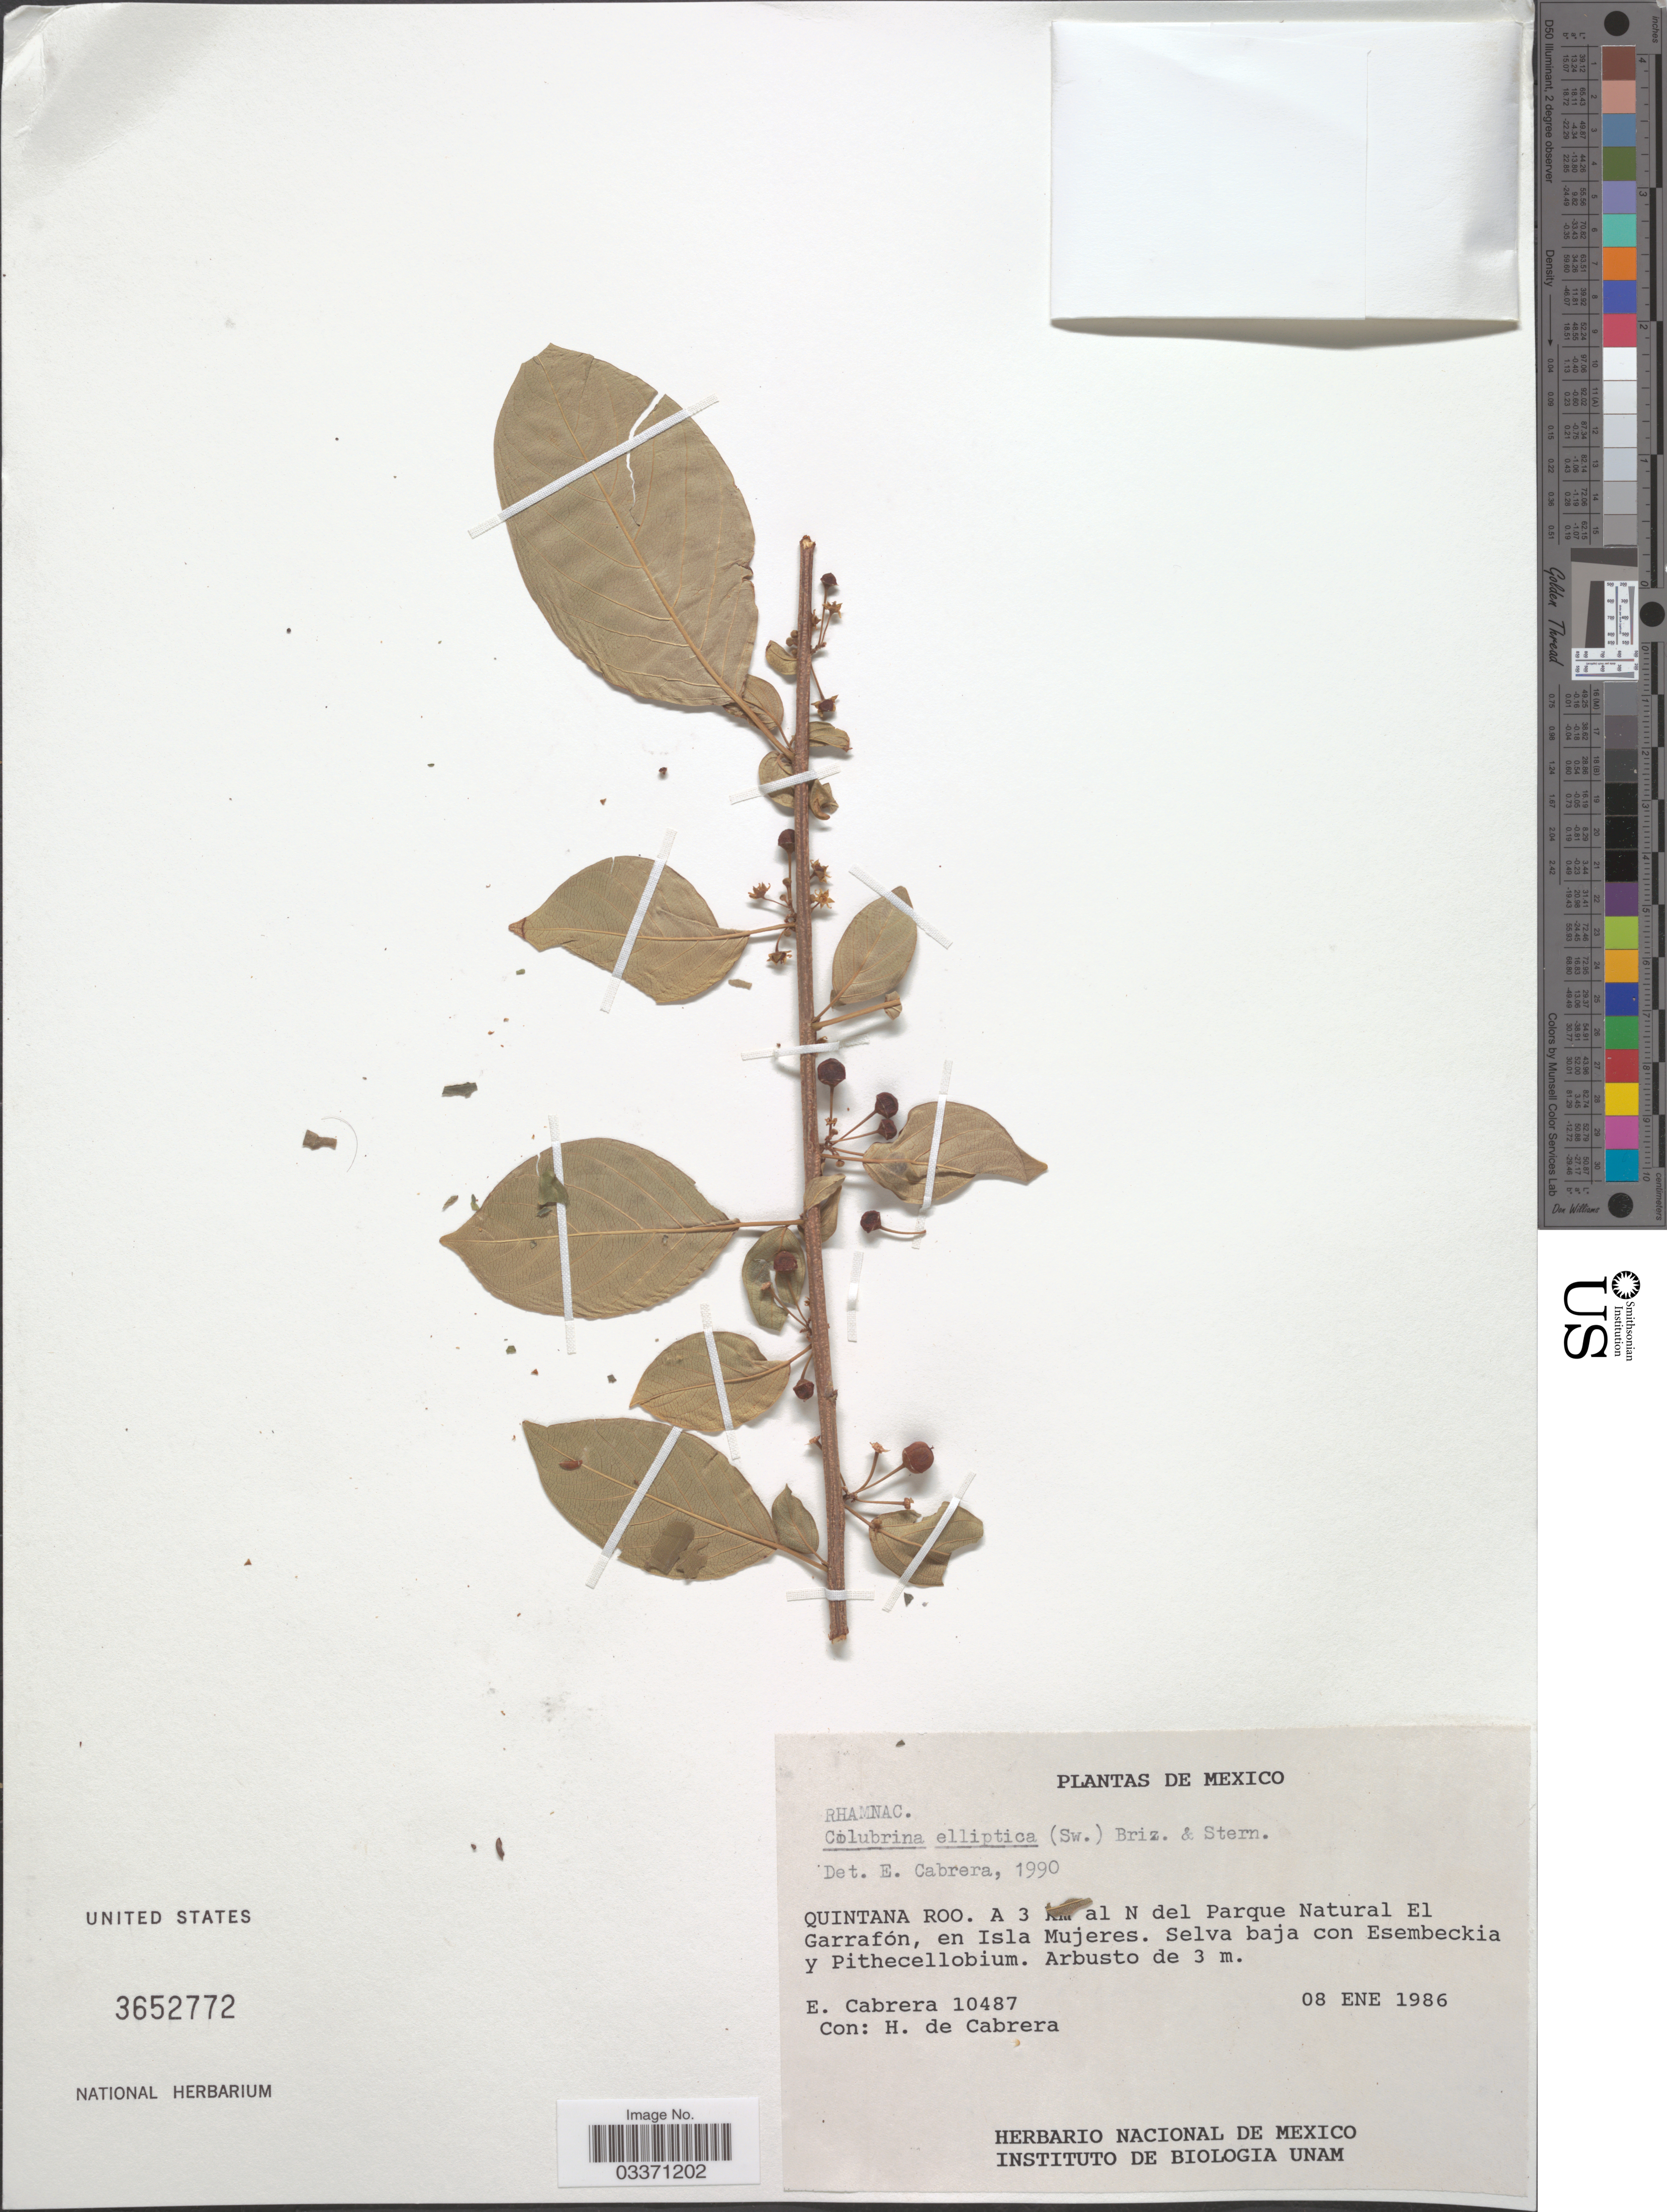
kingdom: Plantae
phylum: Tracheophyta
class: Magnoliopsida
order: Rosales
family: Rhamnaceae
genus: Colubrina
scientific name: Colubrina elliptica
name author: (Sw.) Brizicky & W.L. Stern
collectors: E. Cabrera & H. Cabrera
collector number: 10487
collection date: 1986-01-08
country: Mexico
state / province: Quintana Roo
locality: A 3 km al N del Parque Natural El Garrafón, en Isla Mujeres.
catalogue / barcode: US 3652772